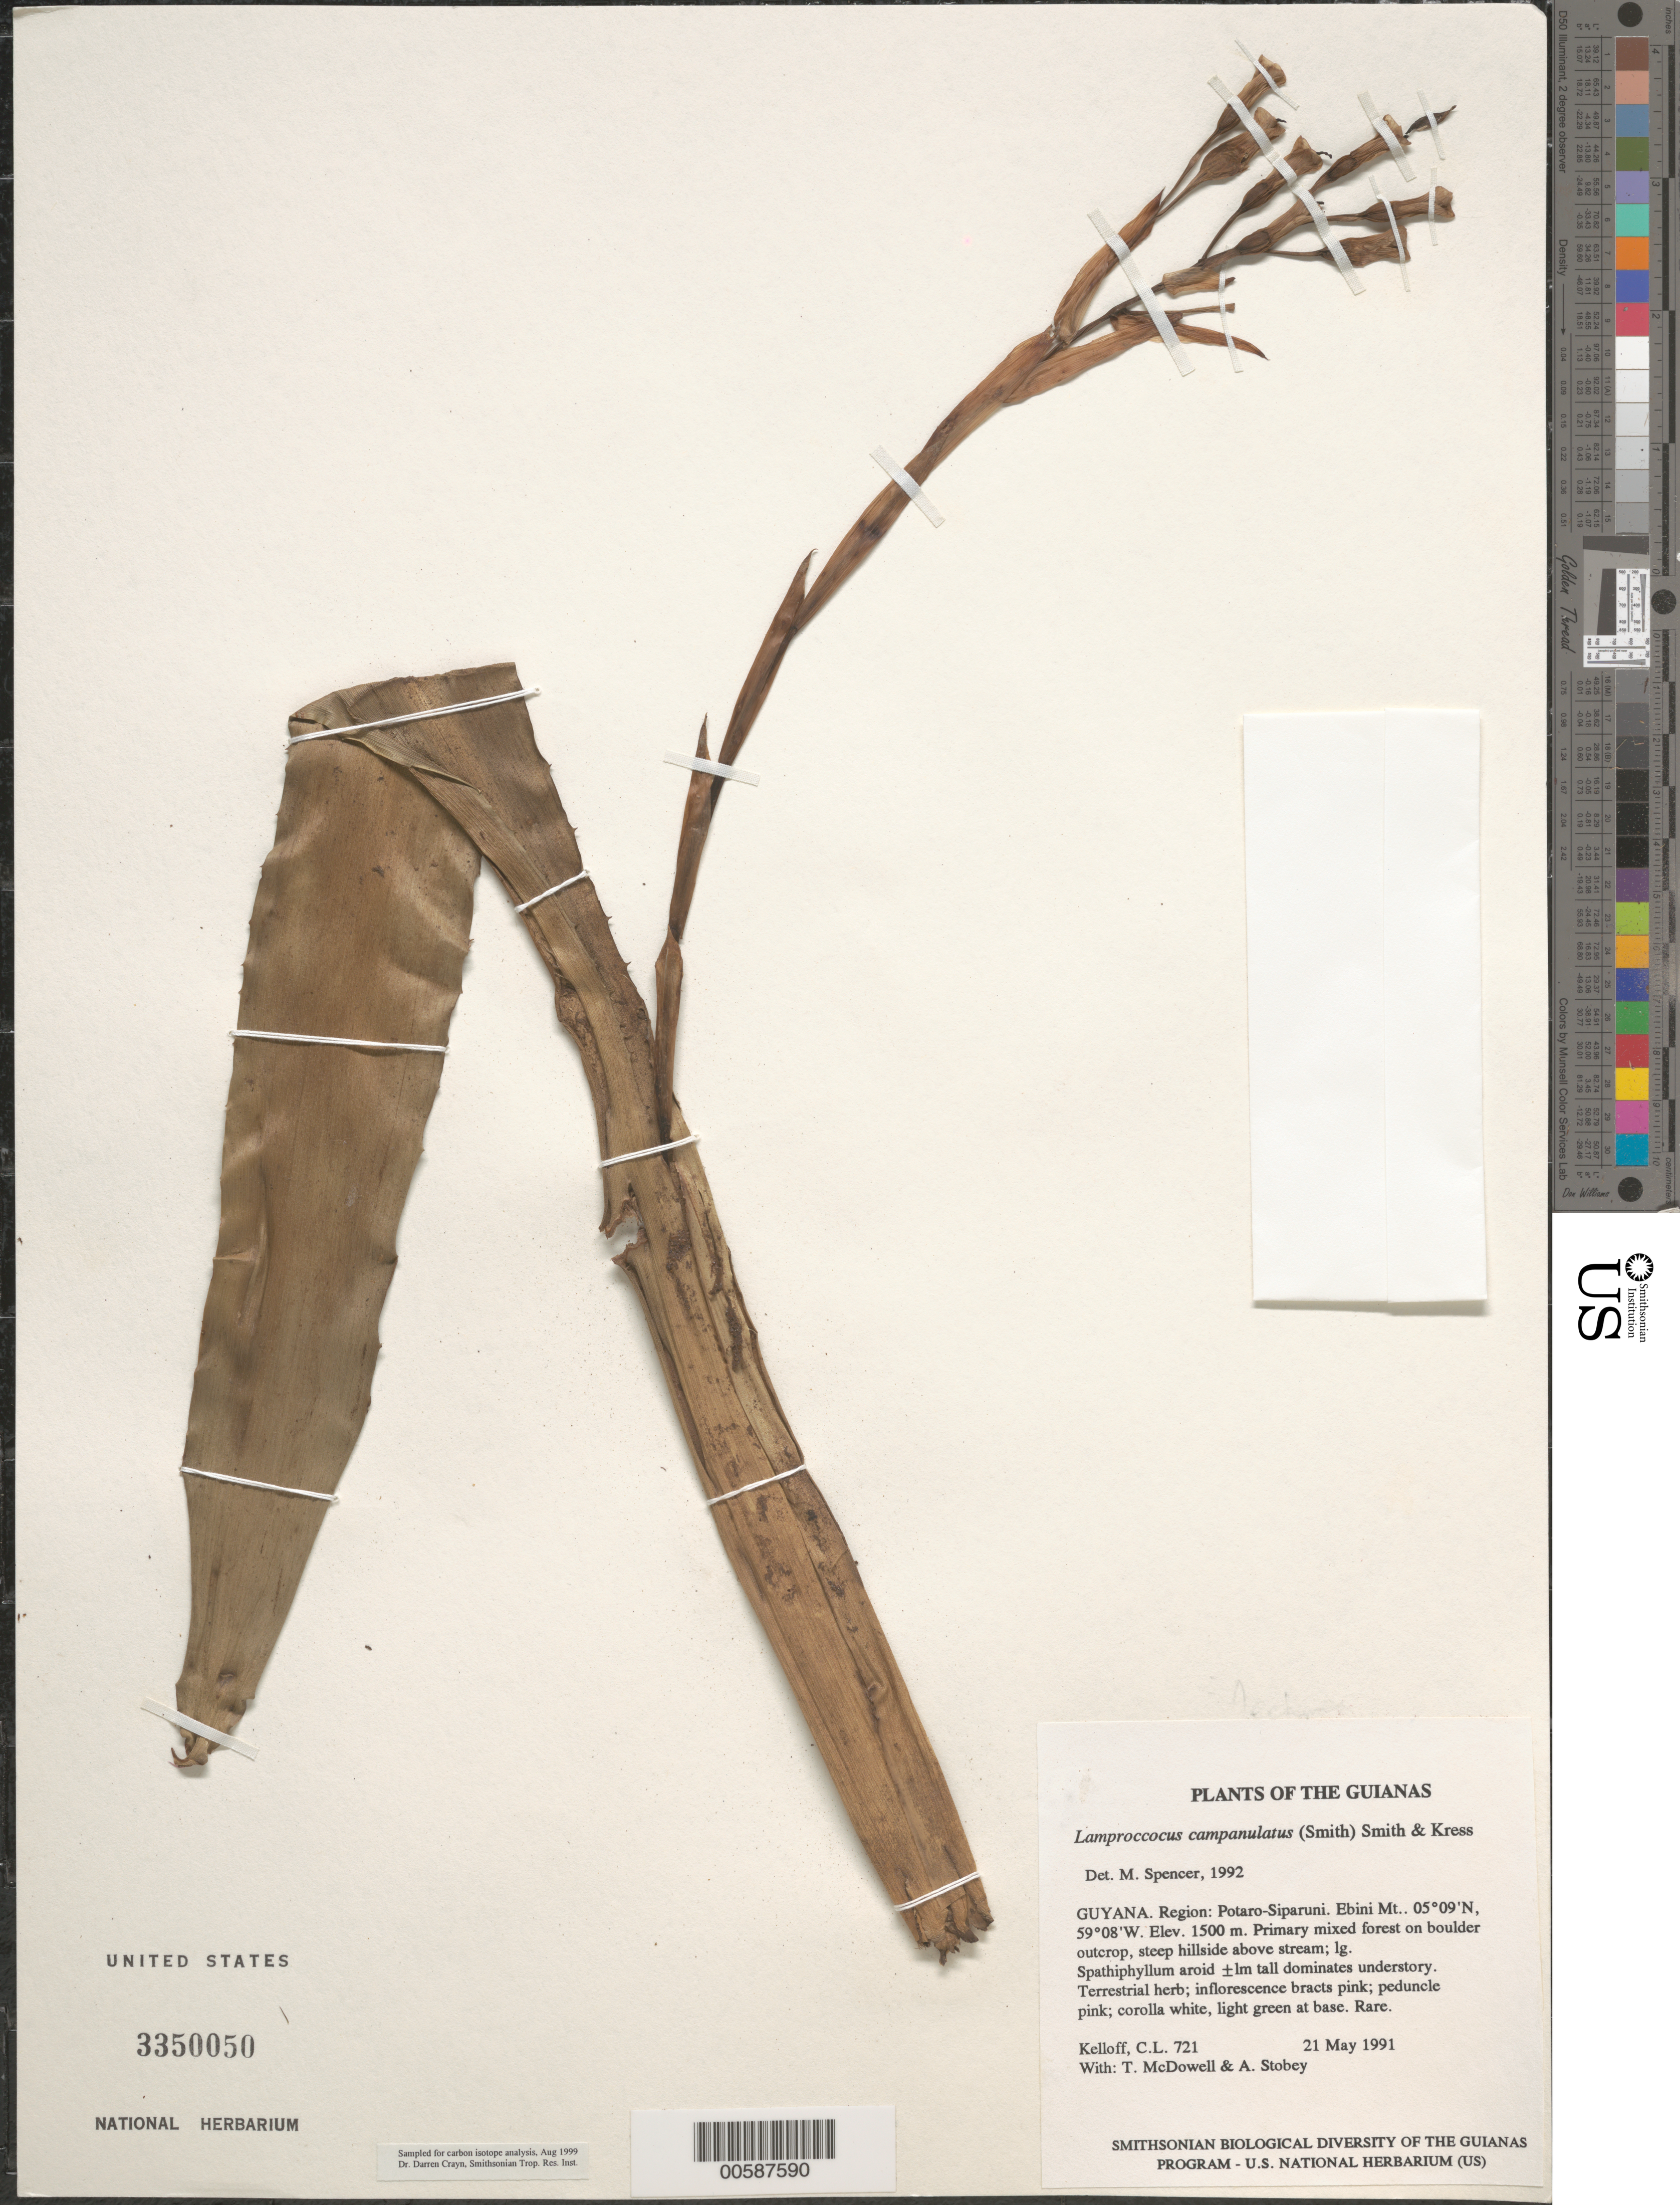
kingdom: Plantae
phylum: Tracheophyta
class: Liliopsida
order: Poales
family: Bromeliaceae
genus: Lamprococcus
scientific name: Lamprococcus campanulatus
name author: (L.B. Sm.) L.B. Sm. & W.J. Kress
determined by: Spencer, M.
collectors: C. L. Kelloff, T. McDowell & A. Stobey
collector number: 721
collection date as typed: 21 May 1991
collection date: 1991-05-21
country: Guyana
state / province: Potaro-Siparuni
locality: Ebini Mt.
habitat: Primary mixed forest on boulder outcrop, steep hillside above stream; lg. aroid ±lm tall dominates understory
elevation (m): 485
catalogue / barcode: US 3350050